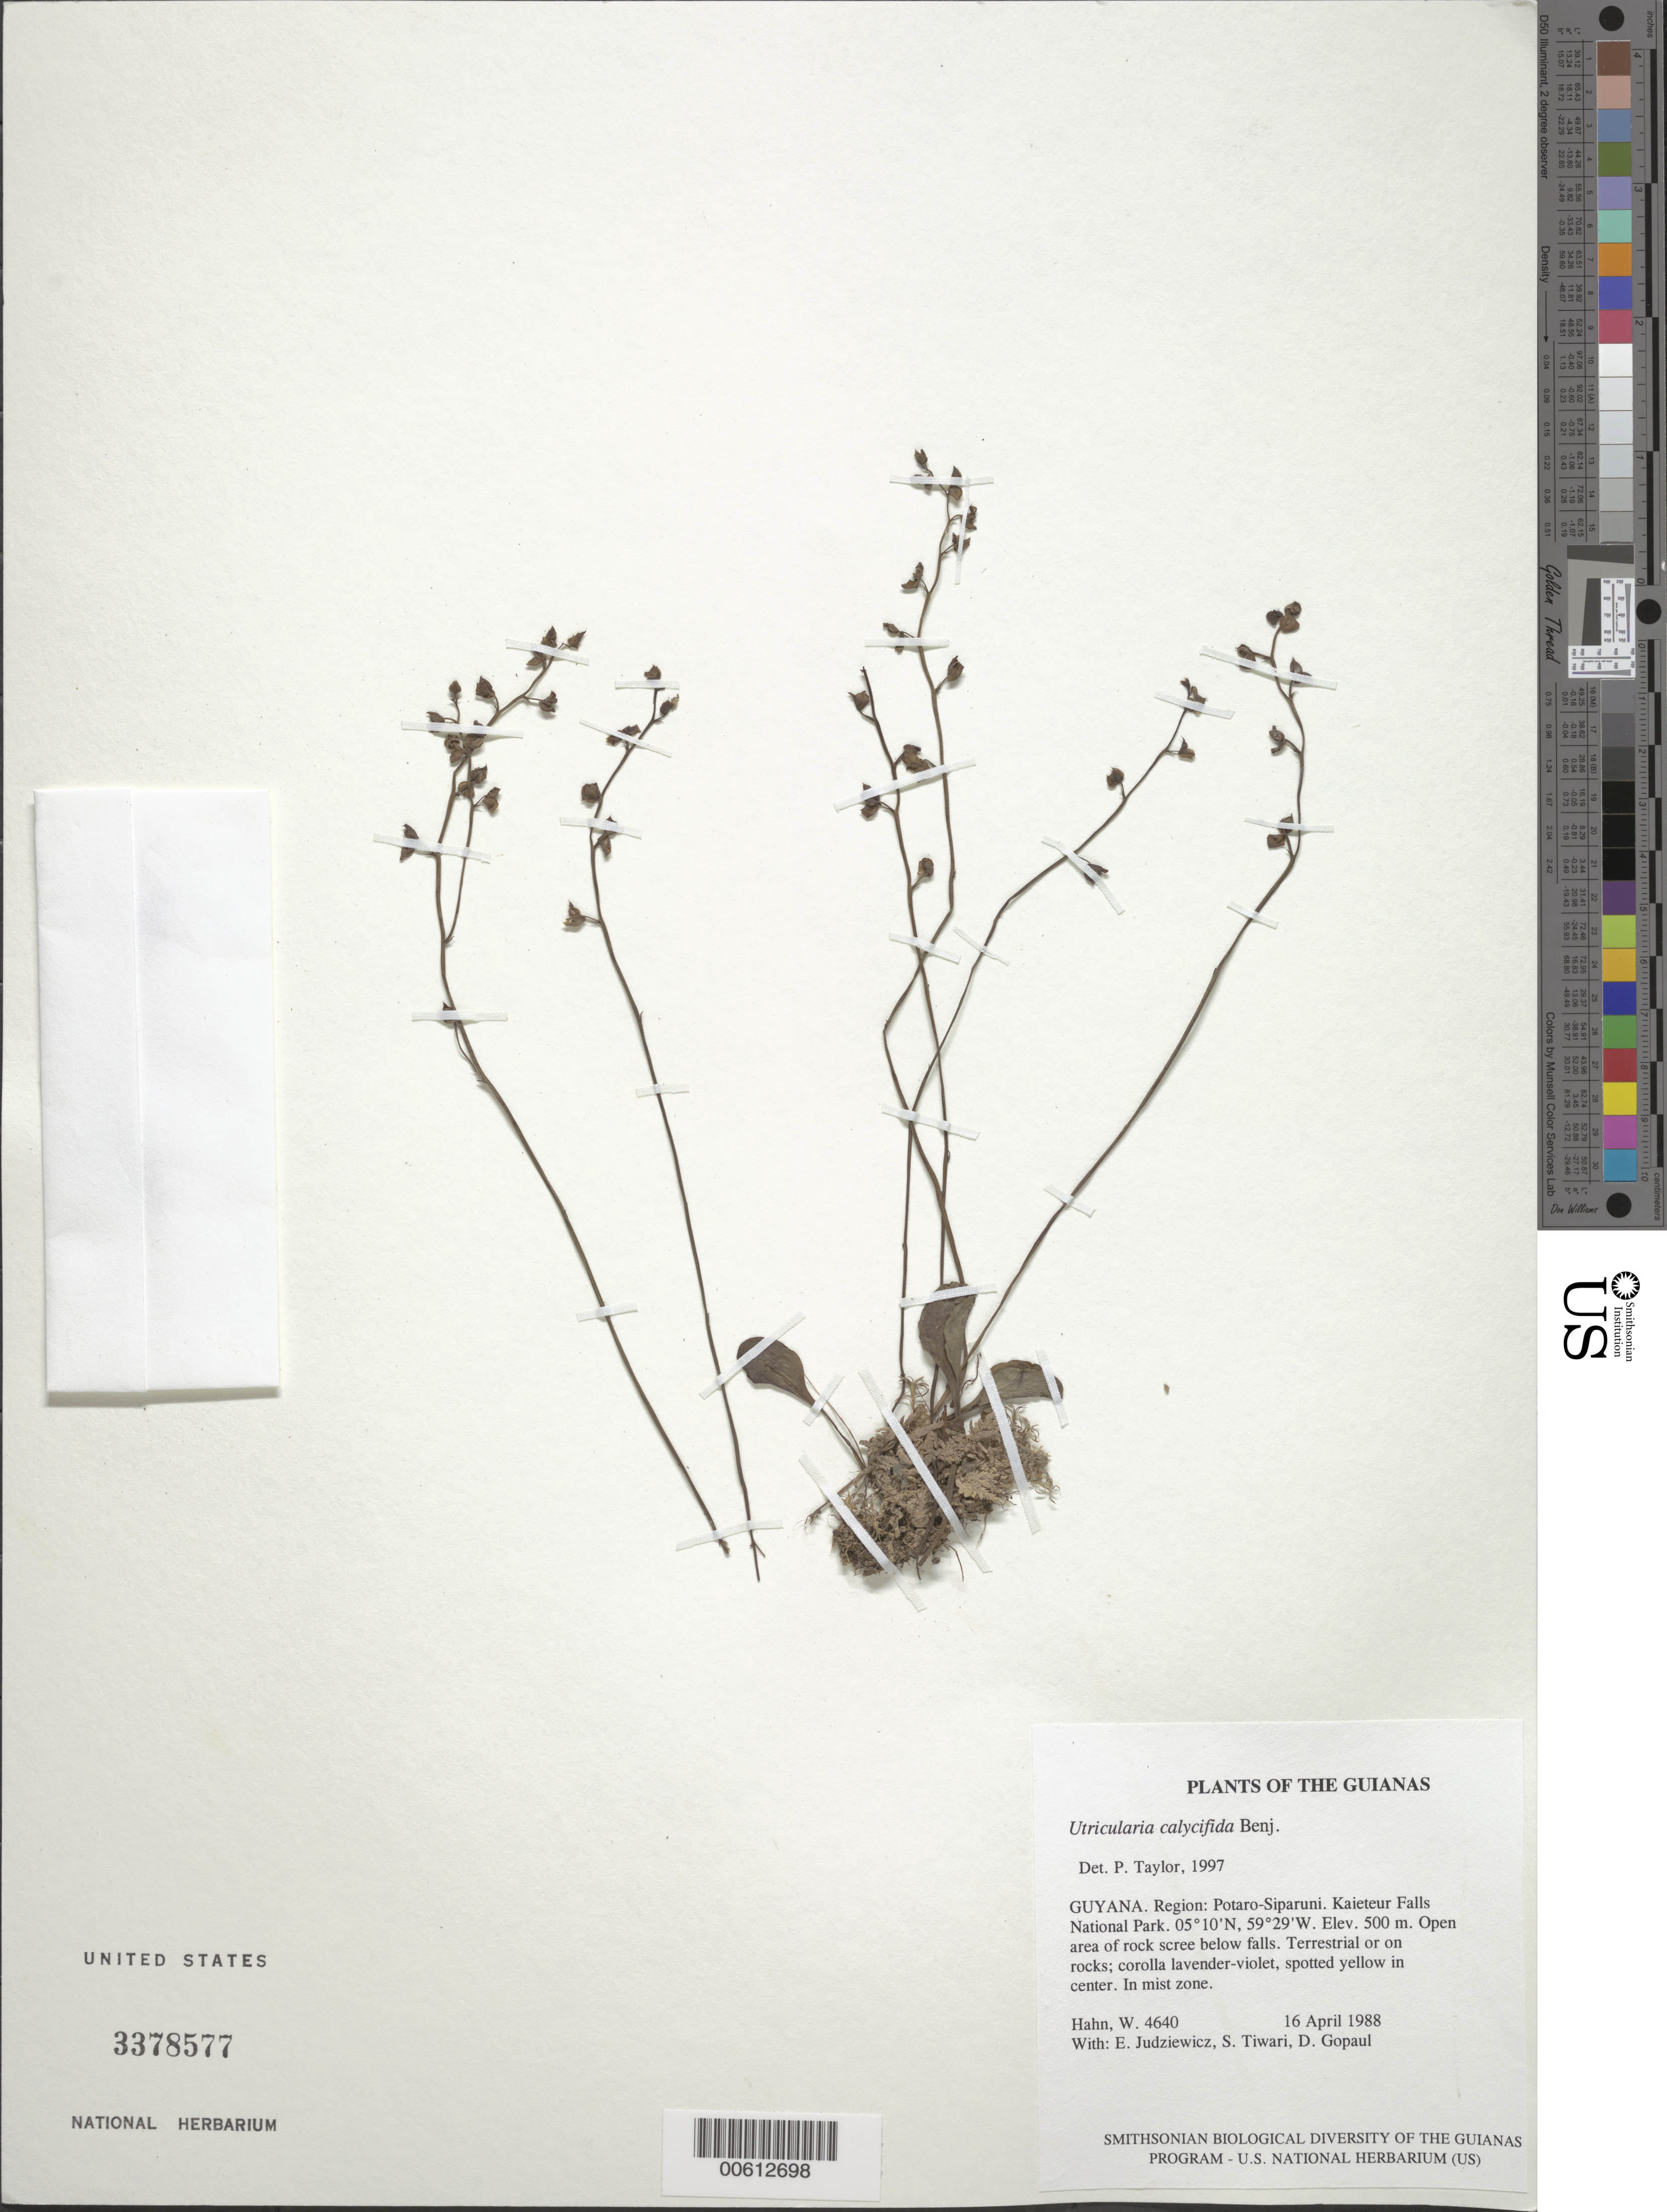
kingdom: Plantae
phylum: Tracheophyta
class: Magnoliopsida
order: Lamiales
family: Lentibulariaceae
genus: Utricularia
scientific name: Utricularia calycifida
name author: Benj.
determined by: Taylor, P.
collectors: W. Hahn, E. J. Judziewicz, S. Tiwari & D. Gopaul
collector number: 4640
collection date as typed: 16 April 1988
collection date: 1988-04-16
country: Guyana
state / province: Potaro-Siparuni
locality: Kaieteur Falls National Park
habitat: Open area of rock scree below falls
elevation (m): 500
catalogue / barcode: US 3378577